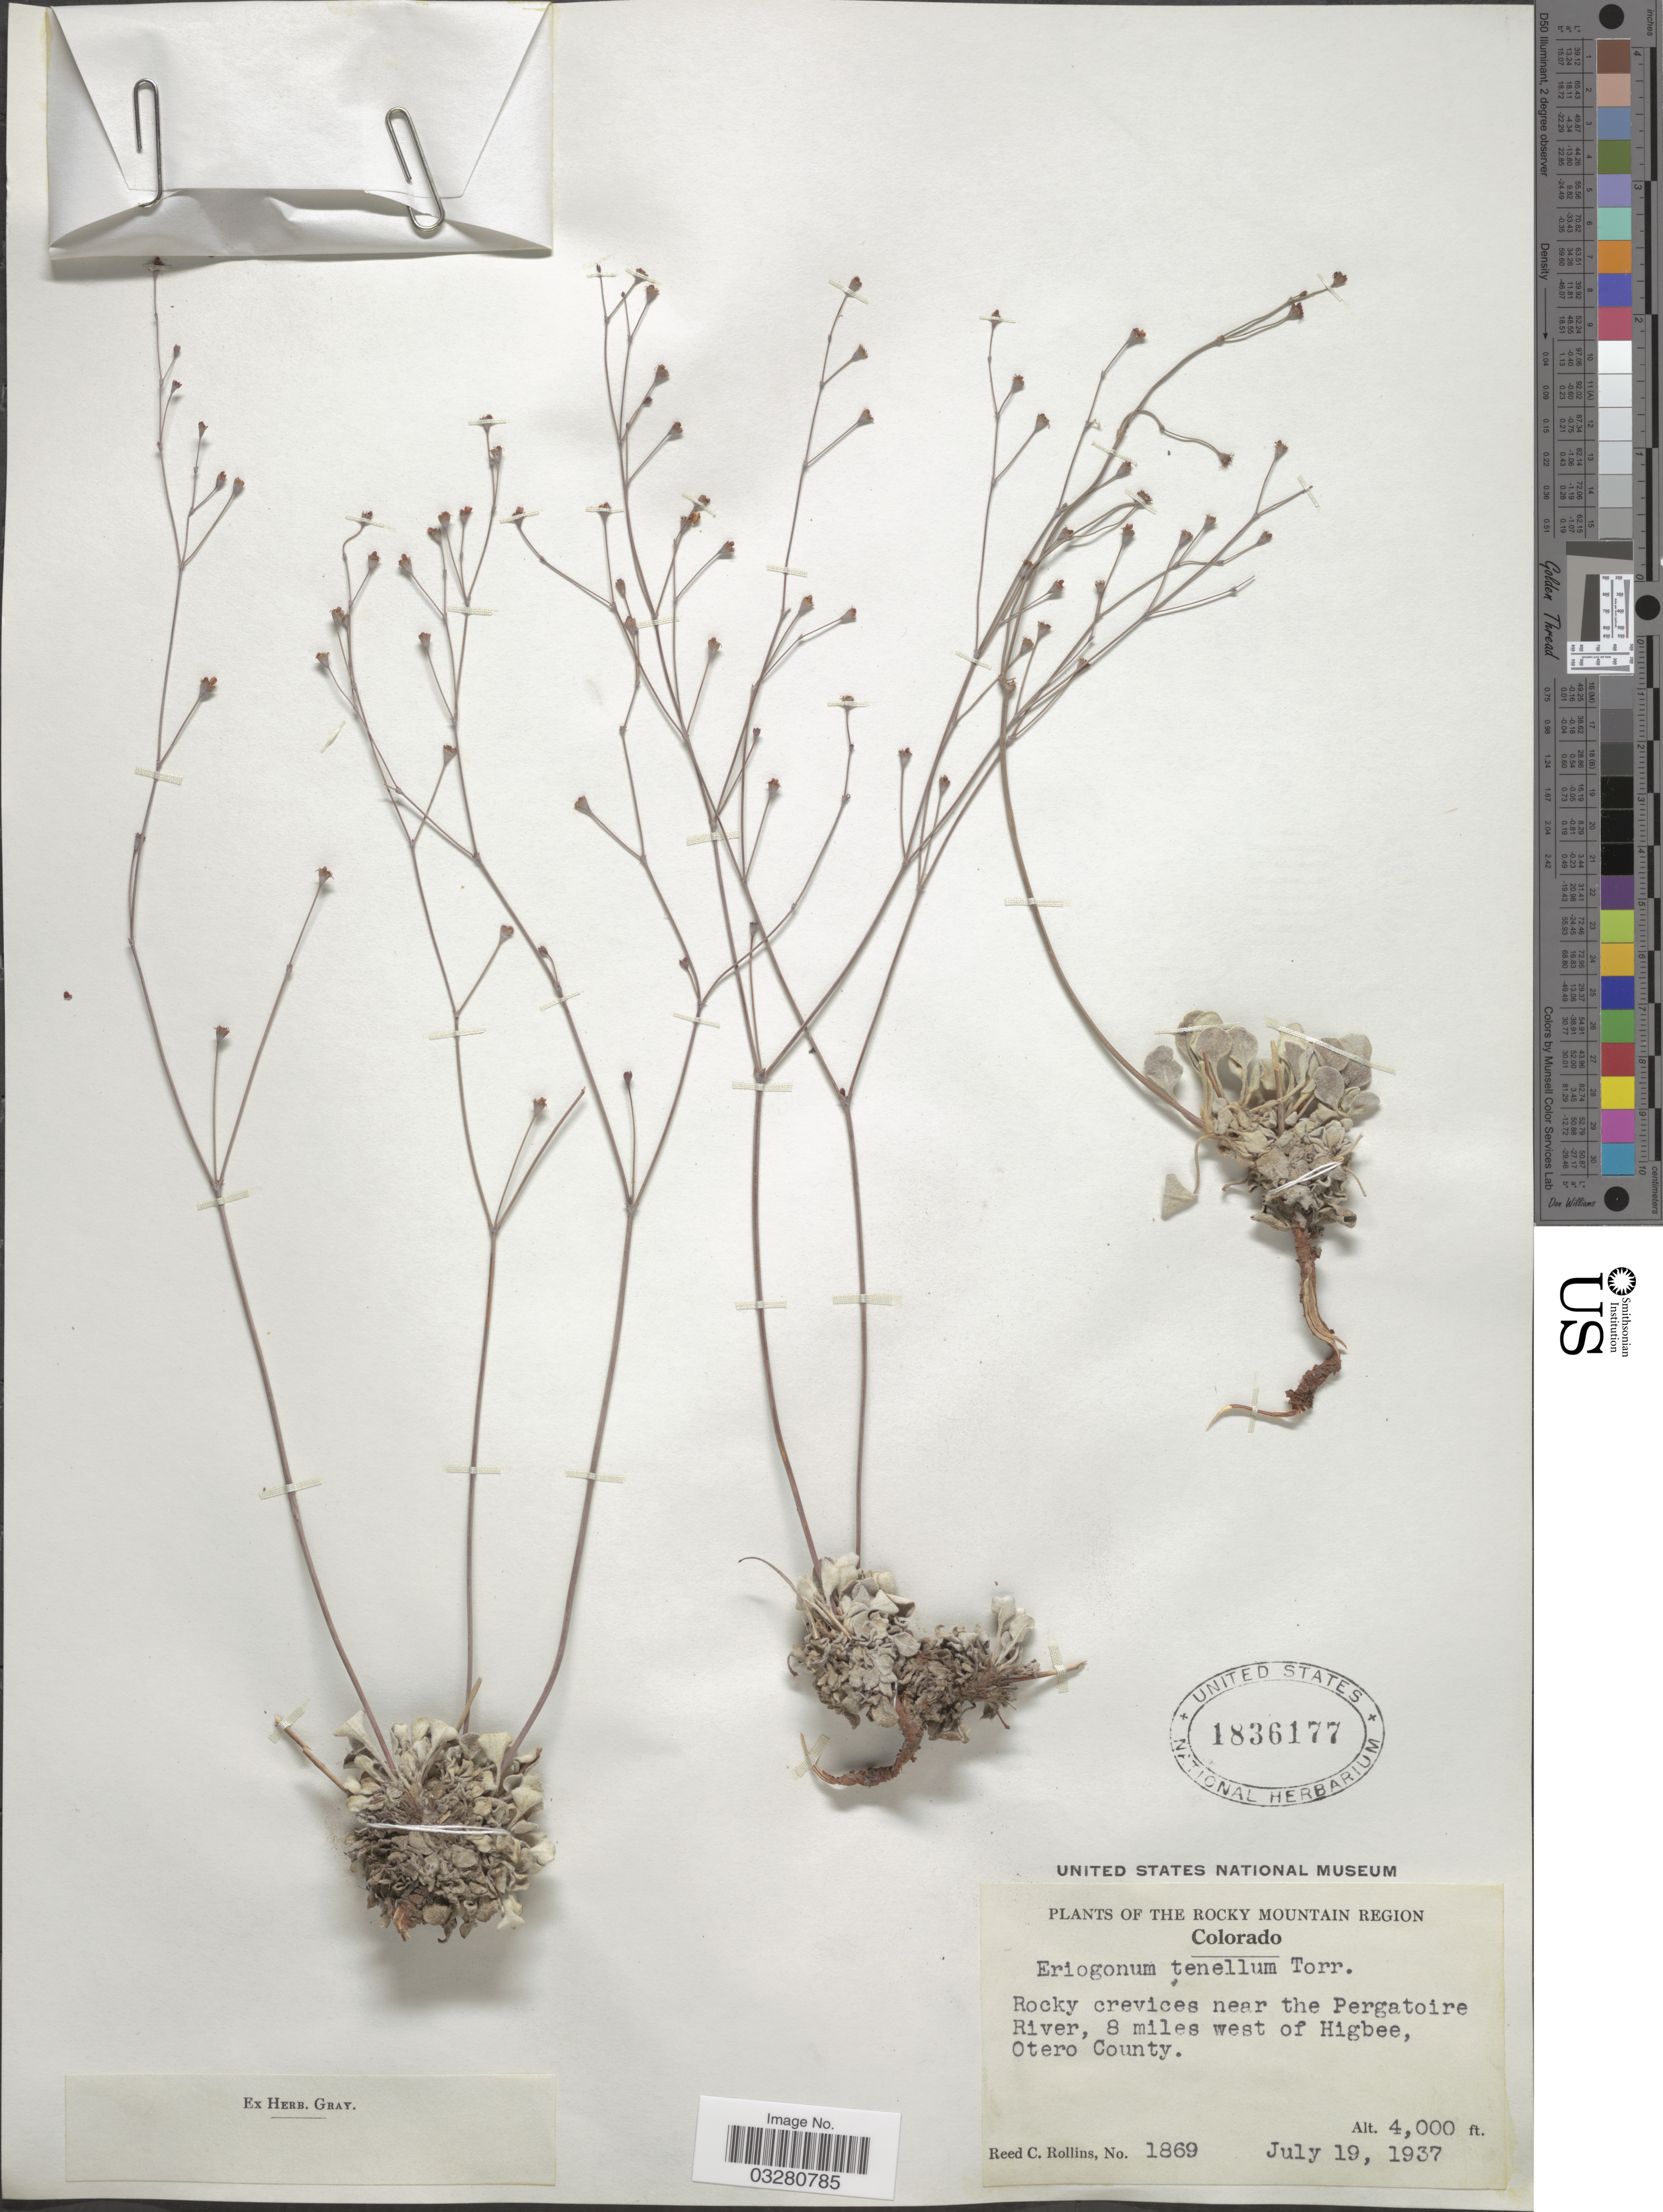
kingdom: Plantae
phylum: Tracheophyta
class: Magnoliopsida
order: Caryophyllales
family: Polygonaceae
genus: Eriogonum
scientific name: Eriogonum tenellum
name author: Torr.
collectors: R. C. Rollins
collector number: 1869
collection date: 1937-07-19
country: United States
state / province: Colorado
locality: Rokcy Mountain Region. Rocky crevices near the Pergatoire River, 8 miles west of Higbee, Otero County.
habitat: rocky crevices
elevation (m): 1219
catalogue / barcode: US 1836177